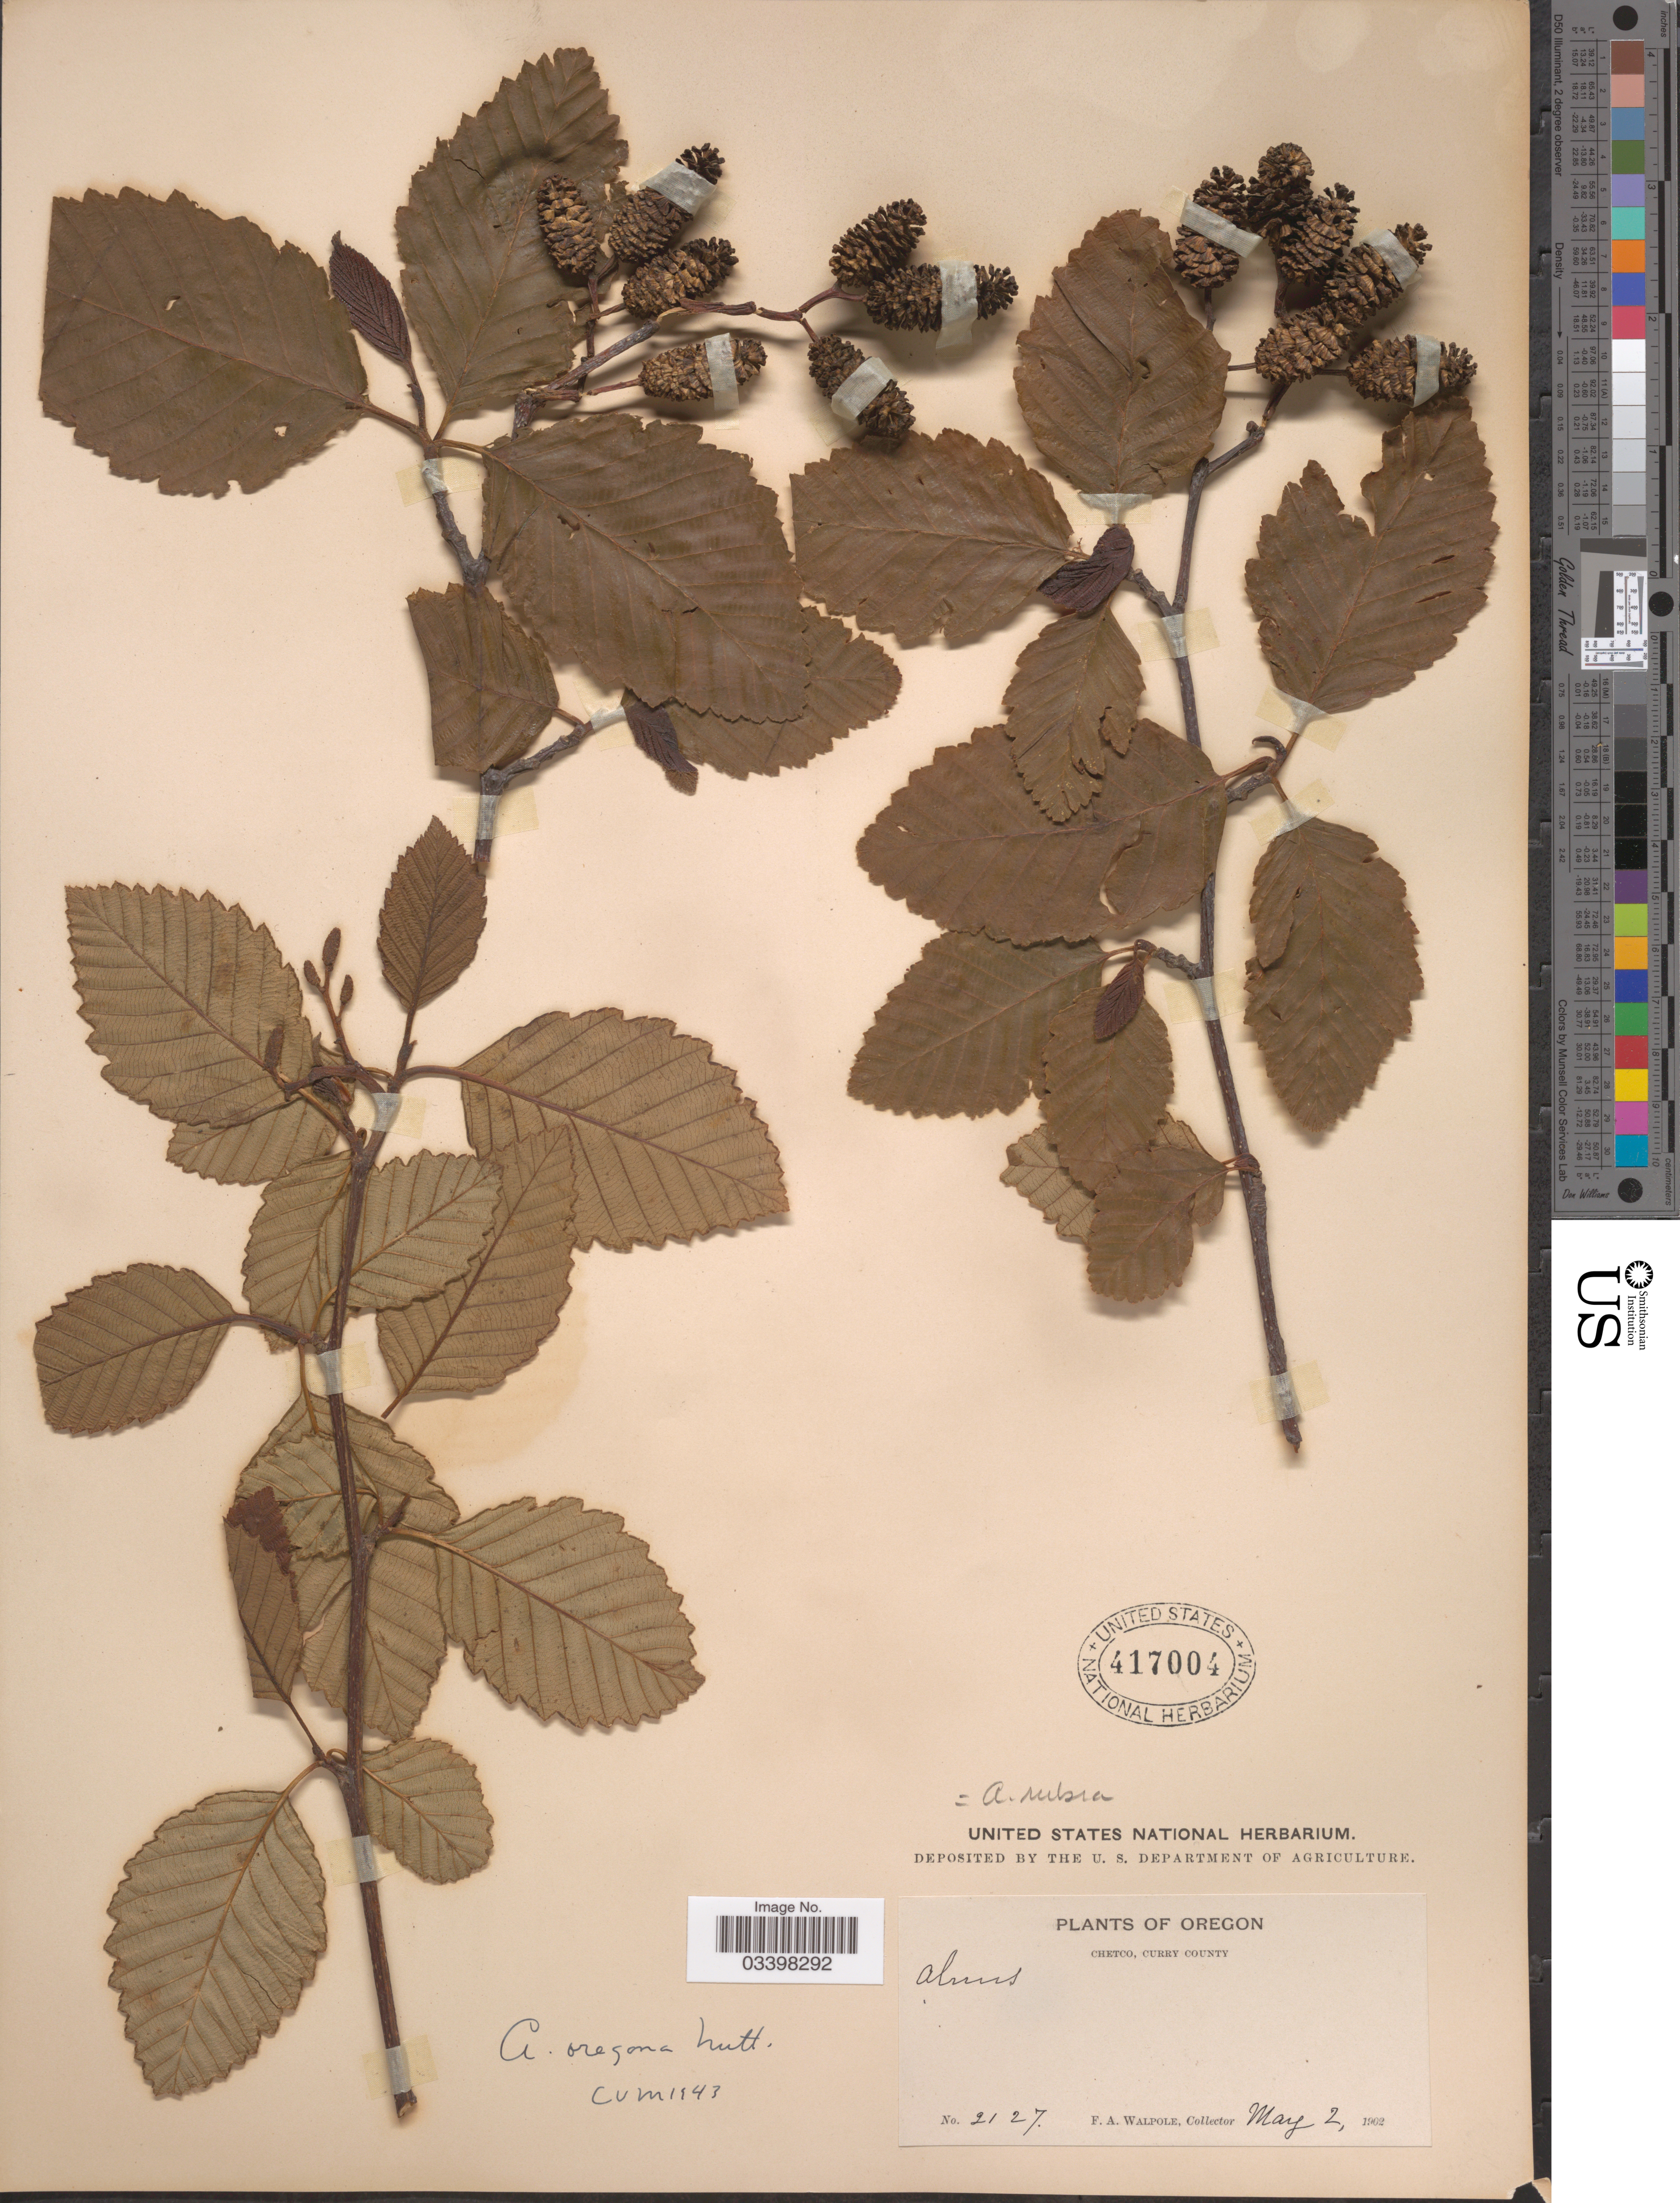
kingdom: Plantae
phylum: Tracheophyta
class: Magnoliopsida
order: Fagales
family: Betulaceae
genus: Alnus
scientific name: Alnus rubra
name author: Bong.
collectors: F. Walpole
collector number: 2127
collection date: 1902-05-02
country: United States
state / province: Oregon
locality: Chetco, Curry County.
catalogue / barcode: US 417004